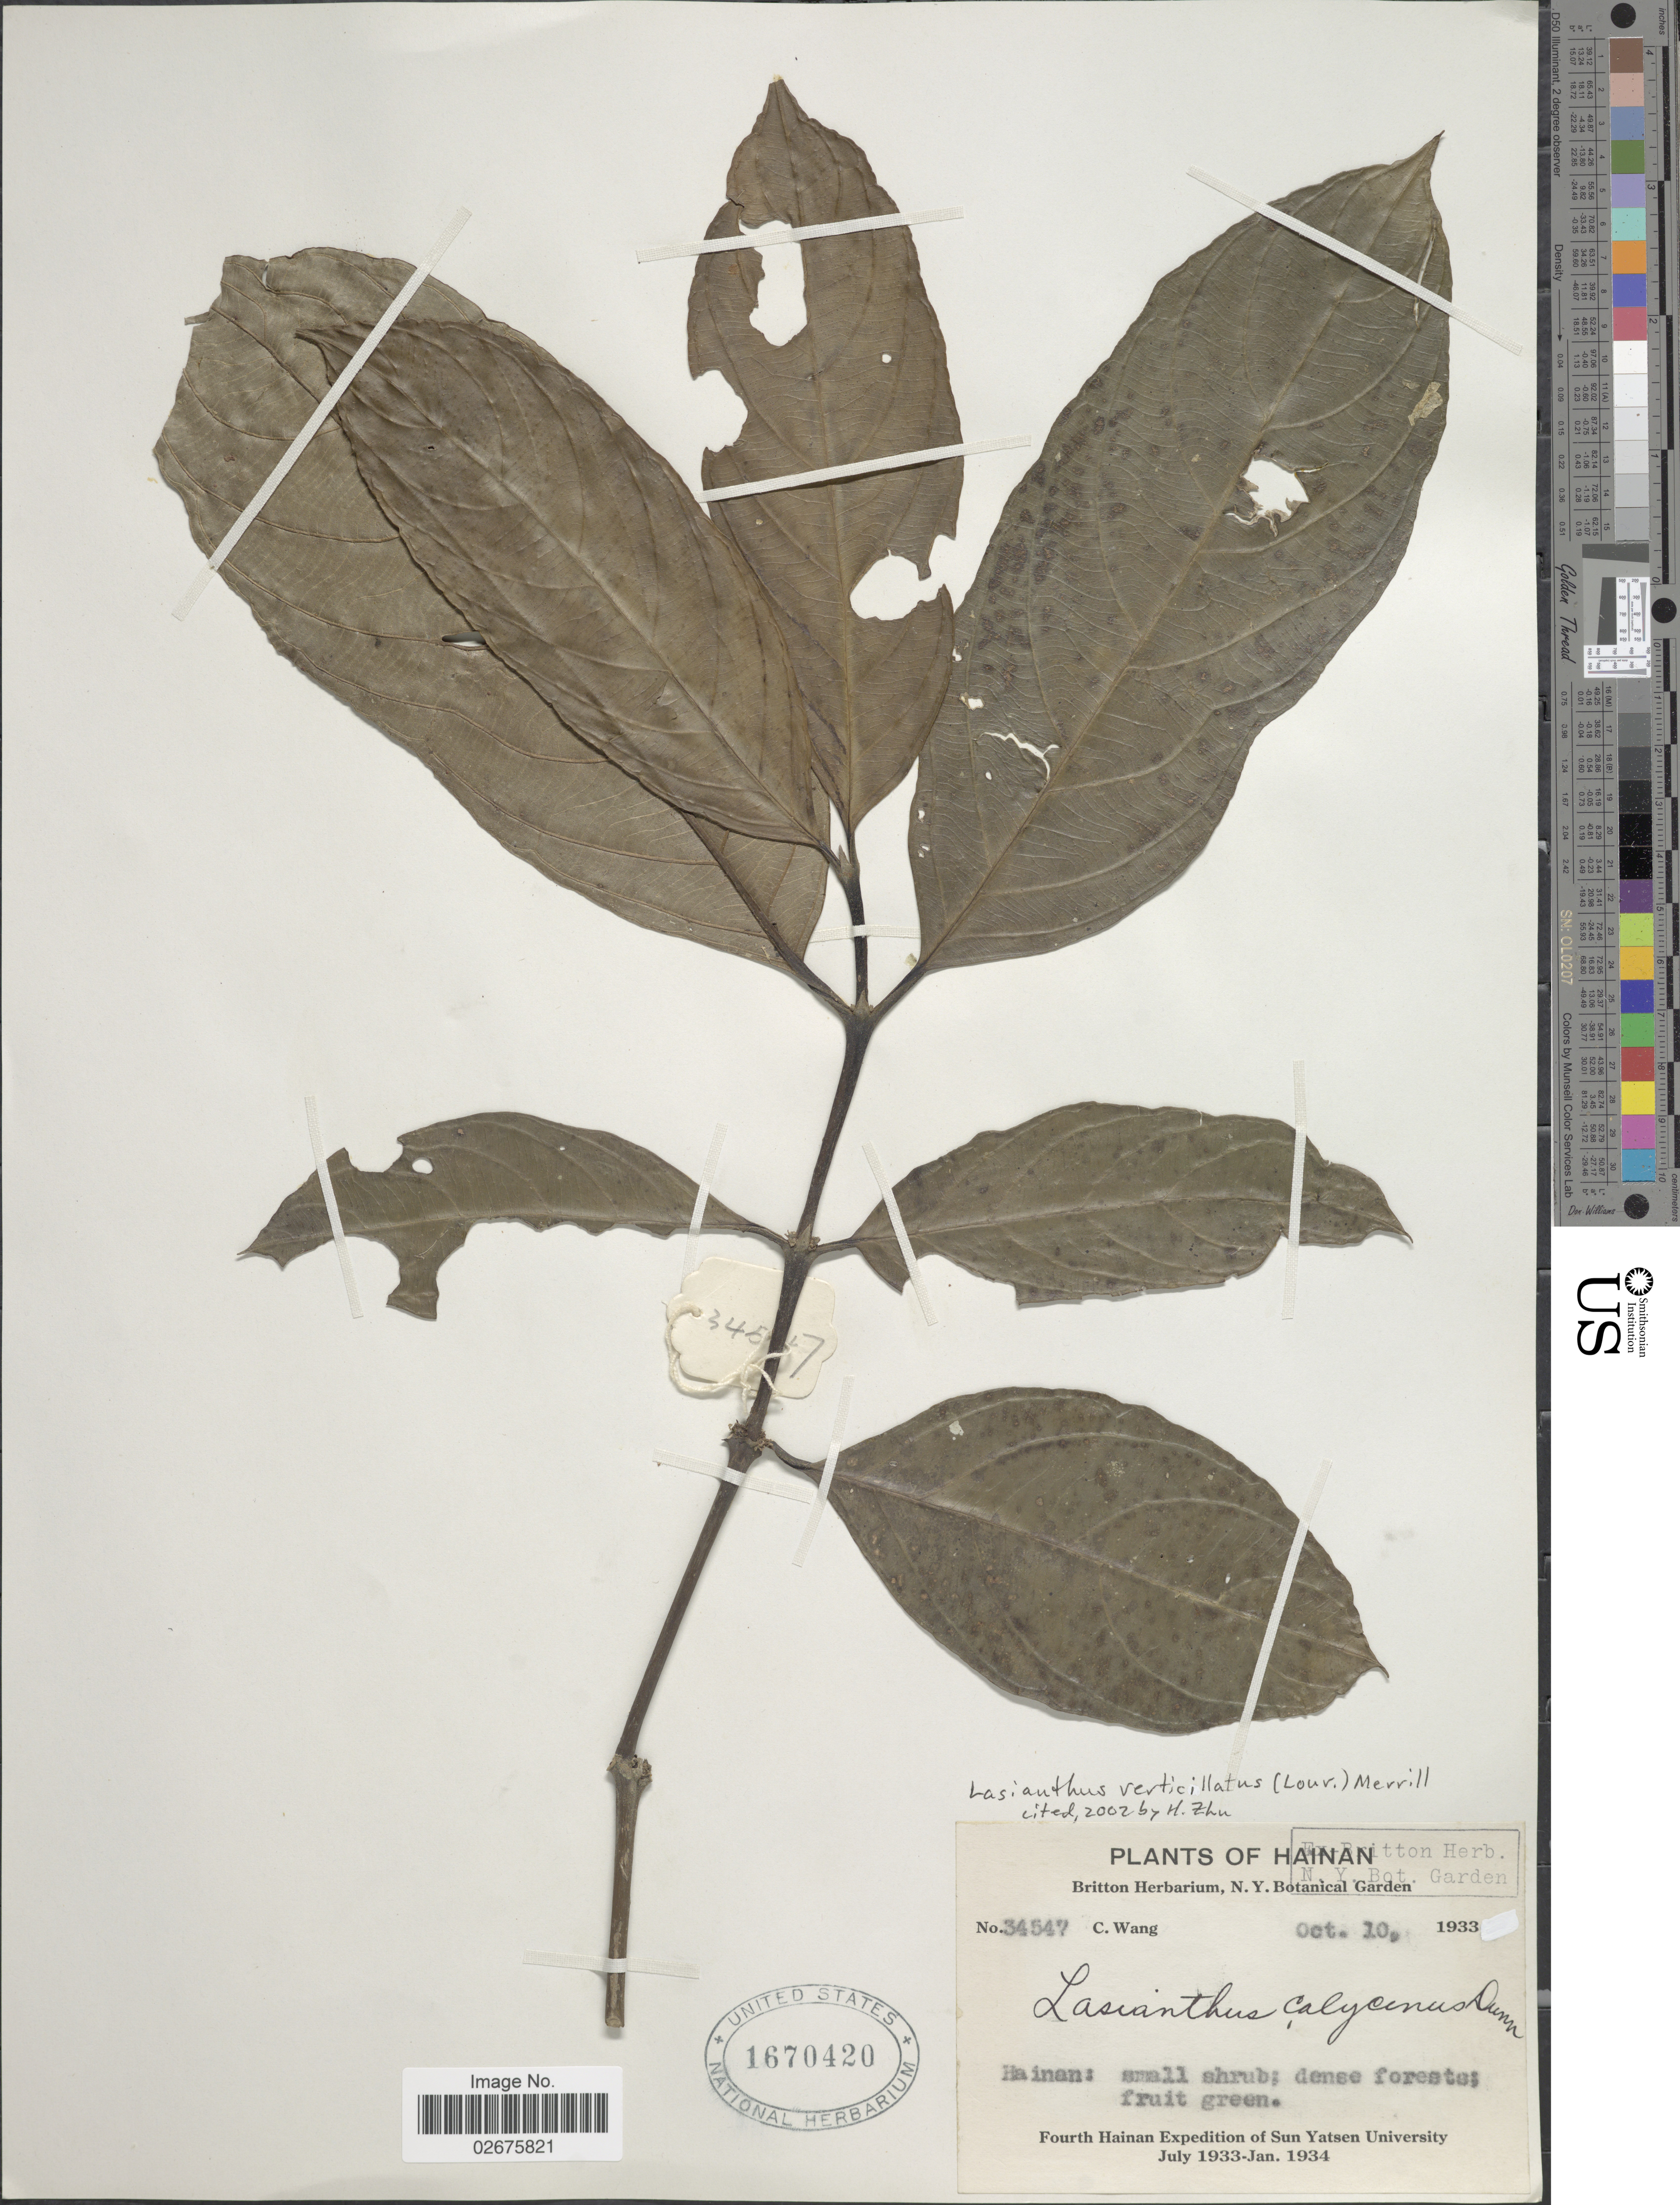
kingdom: Plantae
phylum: Tracheophyta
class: Magnoliopsida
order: Gentianales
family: Rubiaceae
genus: Lasianthus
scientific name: Lasianthus verticillatus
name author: (Lour.) Merr.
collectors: C. Wang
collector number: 34547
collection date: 1933-10-10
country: China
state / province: Hainan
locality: Hainan: dense forests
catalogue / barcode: US 1670420